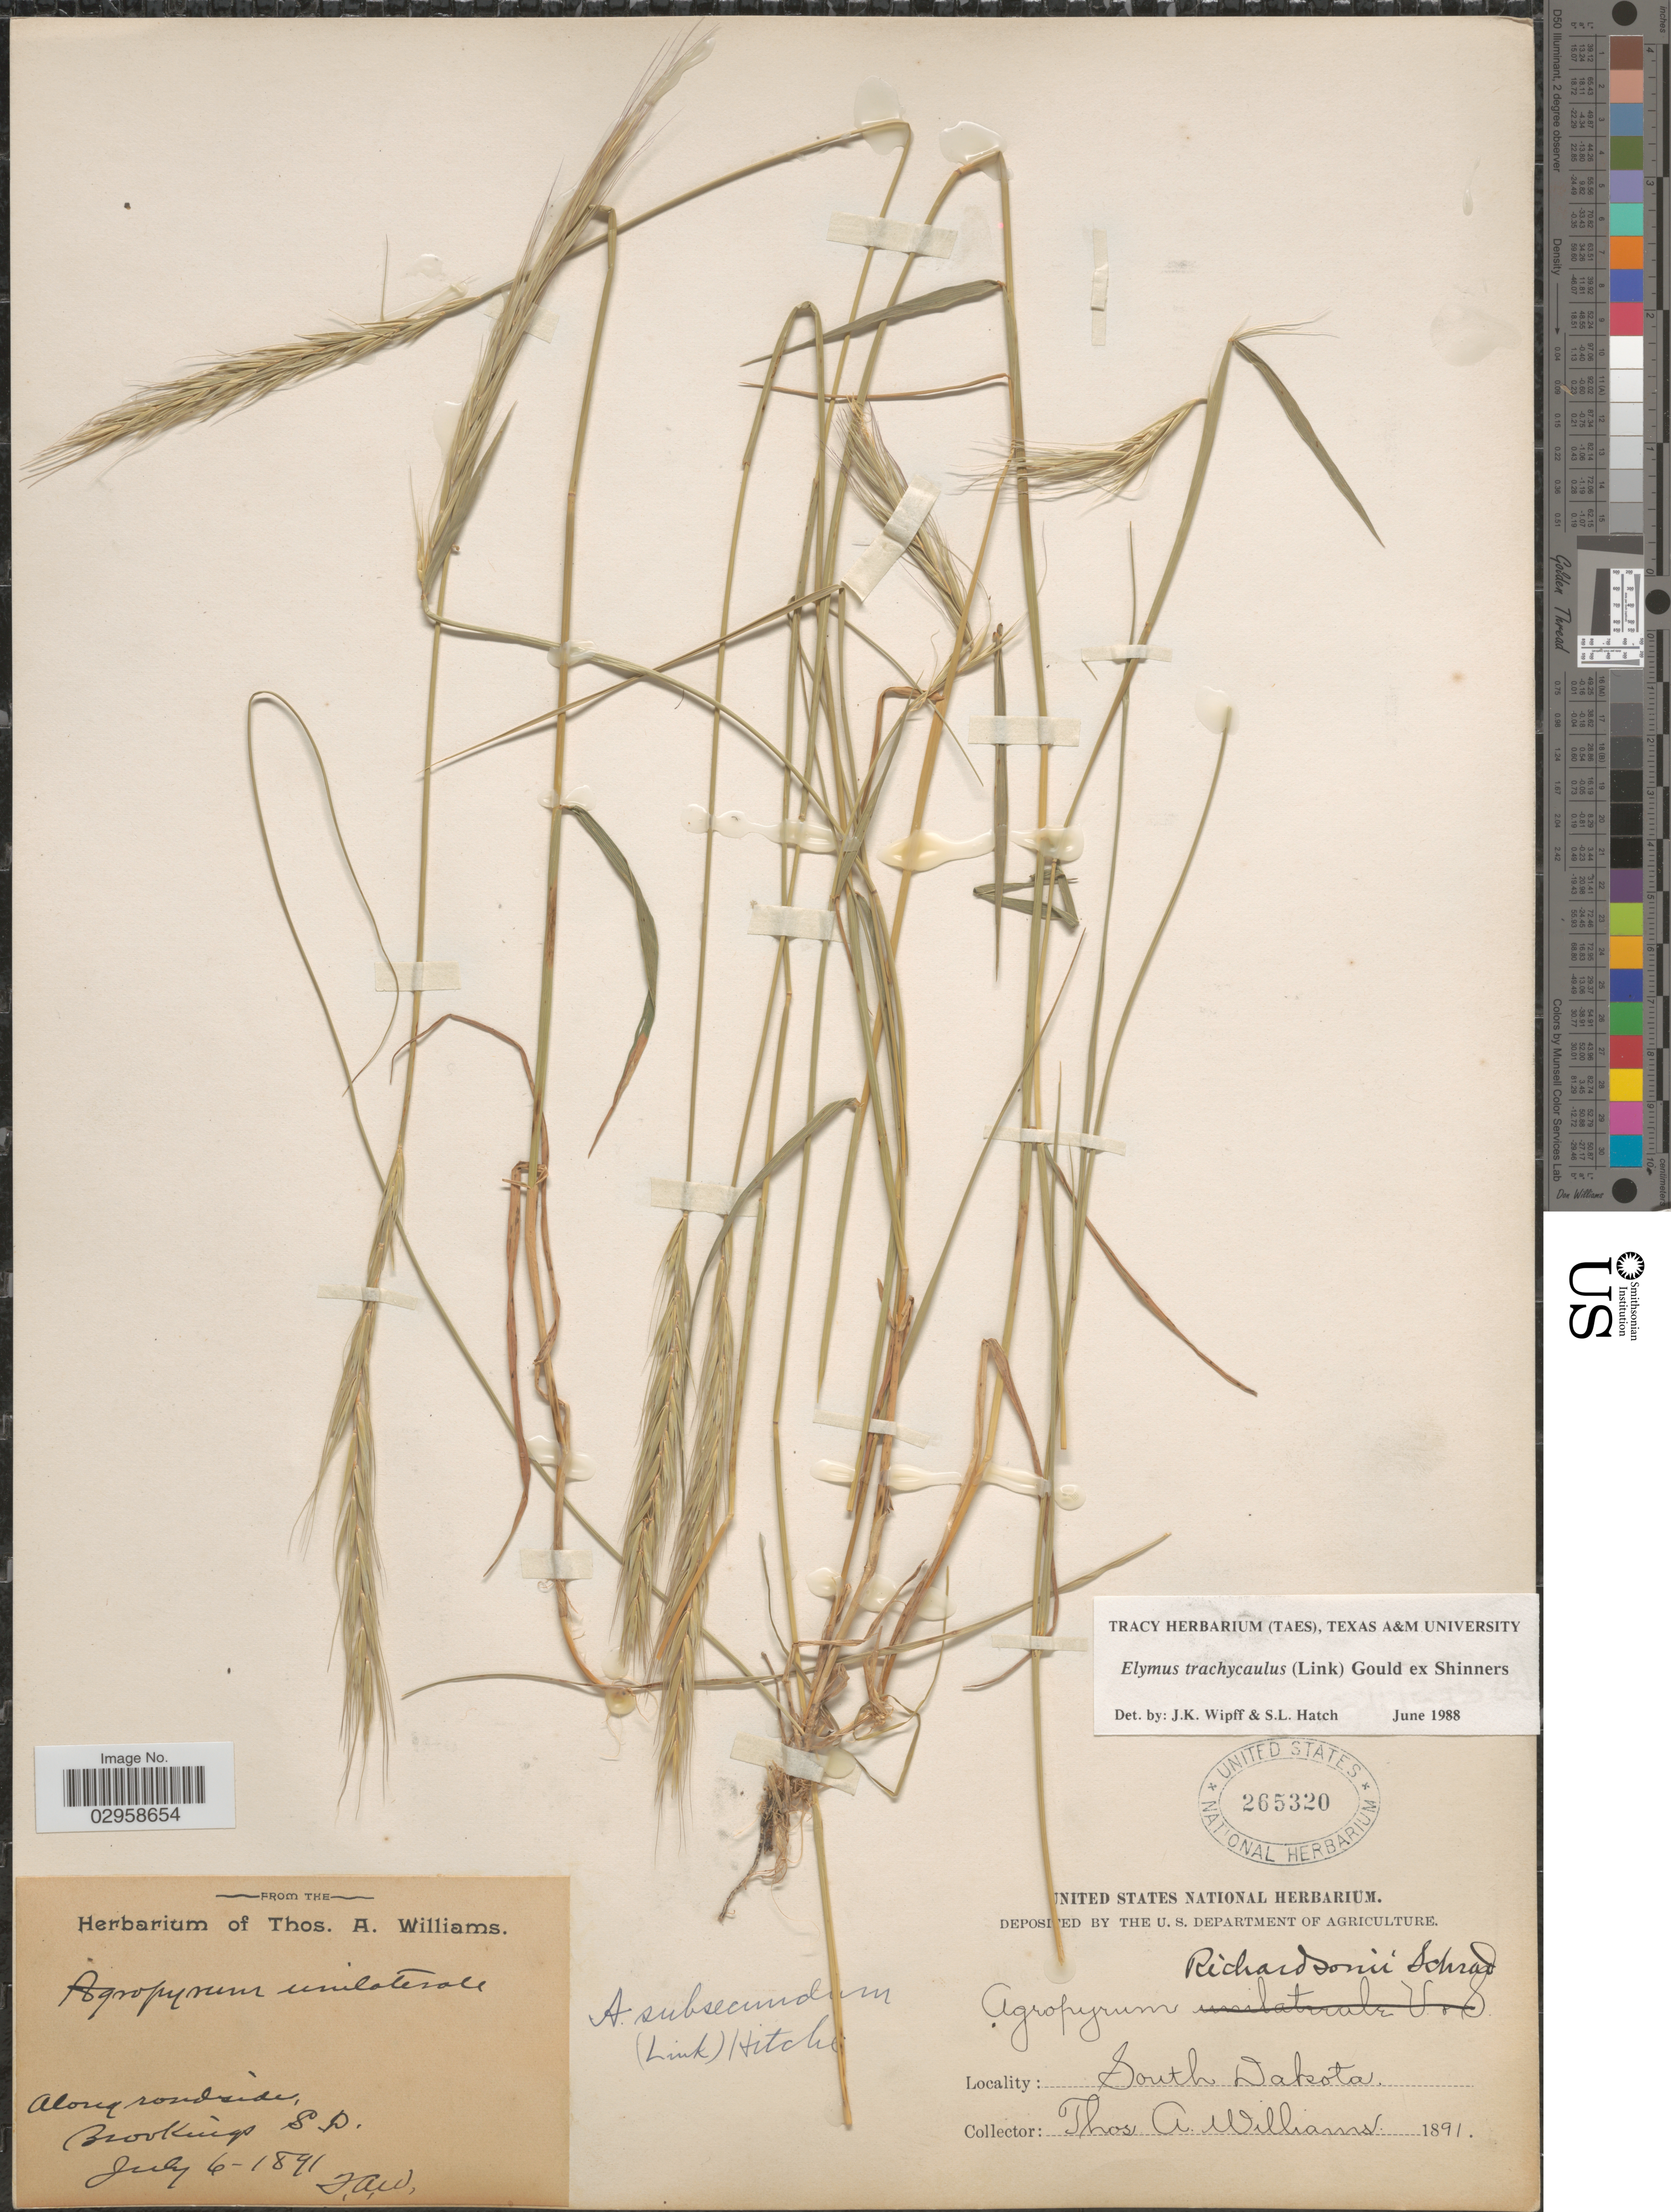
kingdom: Plantae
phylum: Tracheophyta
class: Liliopsida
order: Poales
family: Poaceae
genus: Elymus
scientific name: Elymus trachycaulus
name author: (Link) Gould ex Shinners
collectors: T. A. Williams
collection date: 1891-07-06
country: United States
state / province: South Dakota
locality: Along roadside. Brookings.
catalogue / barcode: US 265320